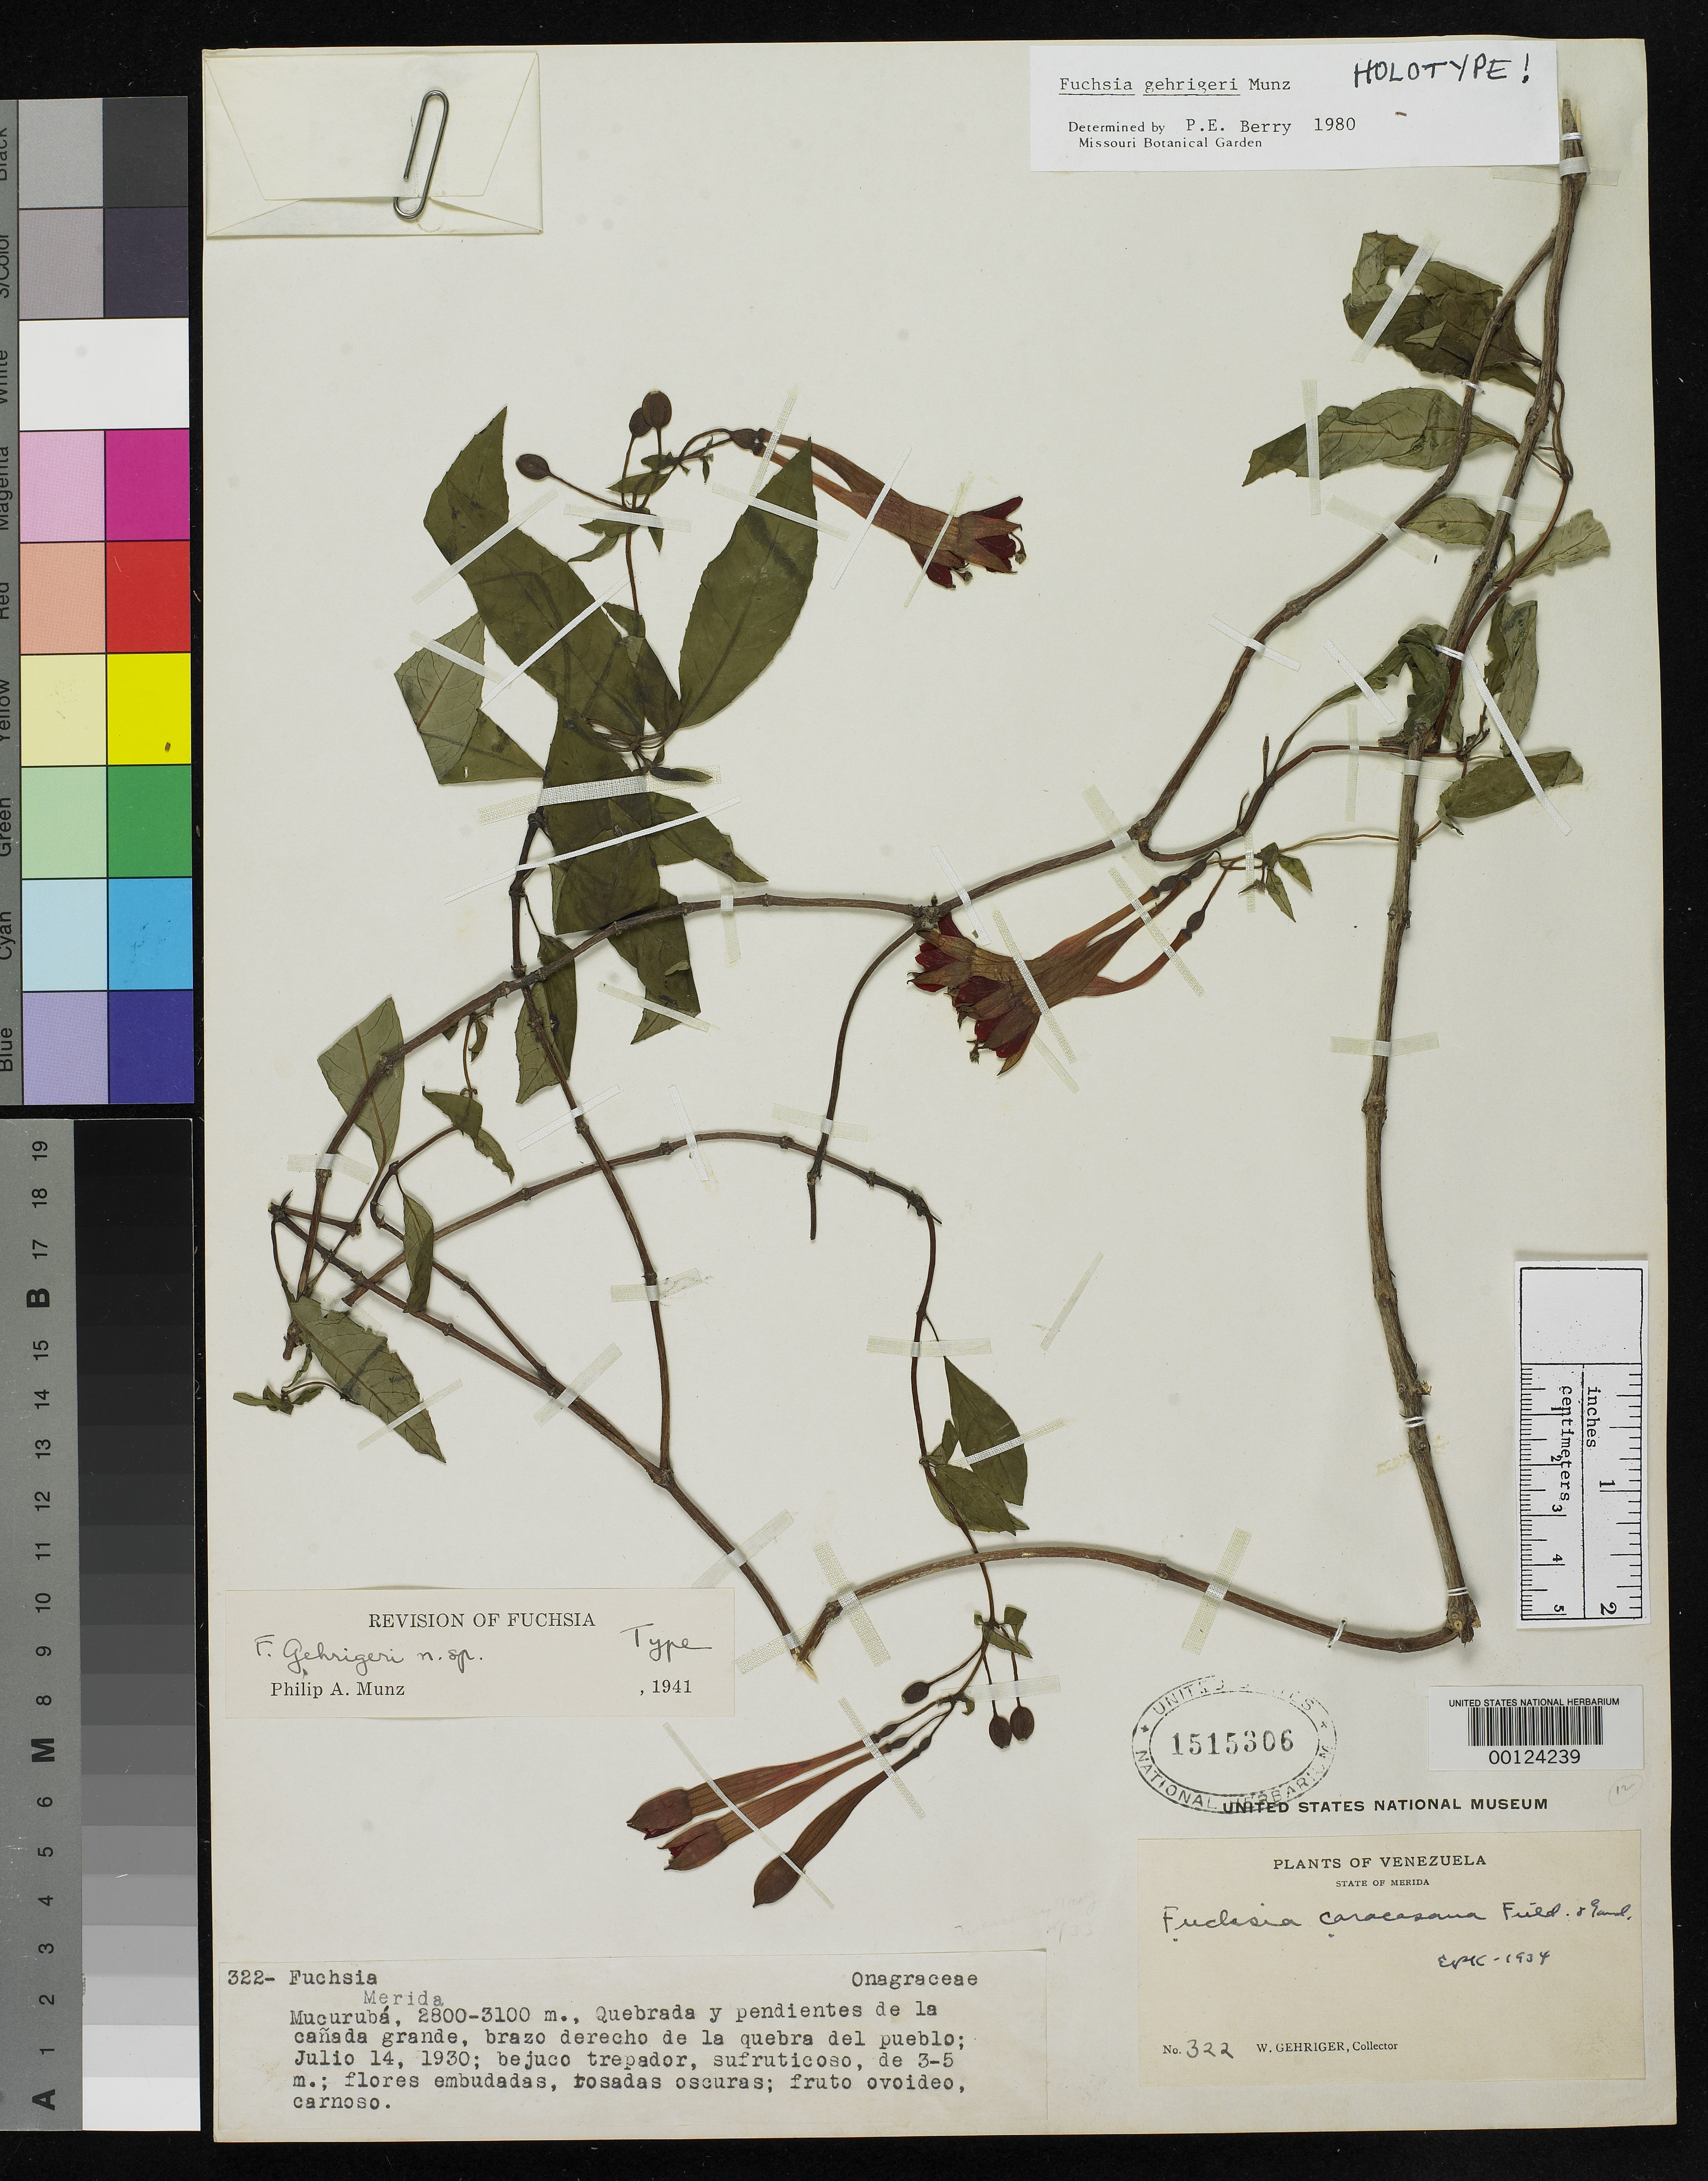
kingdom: Plantae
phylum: Tracheophyta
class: Magnoliopsida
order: Myrtales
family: Onagraceae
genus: Fuchsia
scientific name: Fuchsia gehrigeri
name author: Munz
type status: Holotype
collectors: W. Gehriger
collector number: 322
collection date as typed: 14 Jul 1930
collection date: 1930-07-14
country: Venezuela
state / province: Mérida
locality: Mucuruba.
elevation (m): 2800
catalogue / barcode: US 1515306